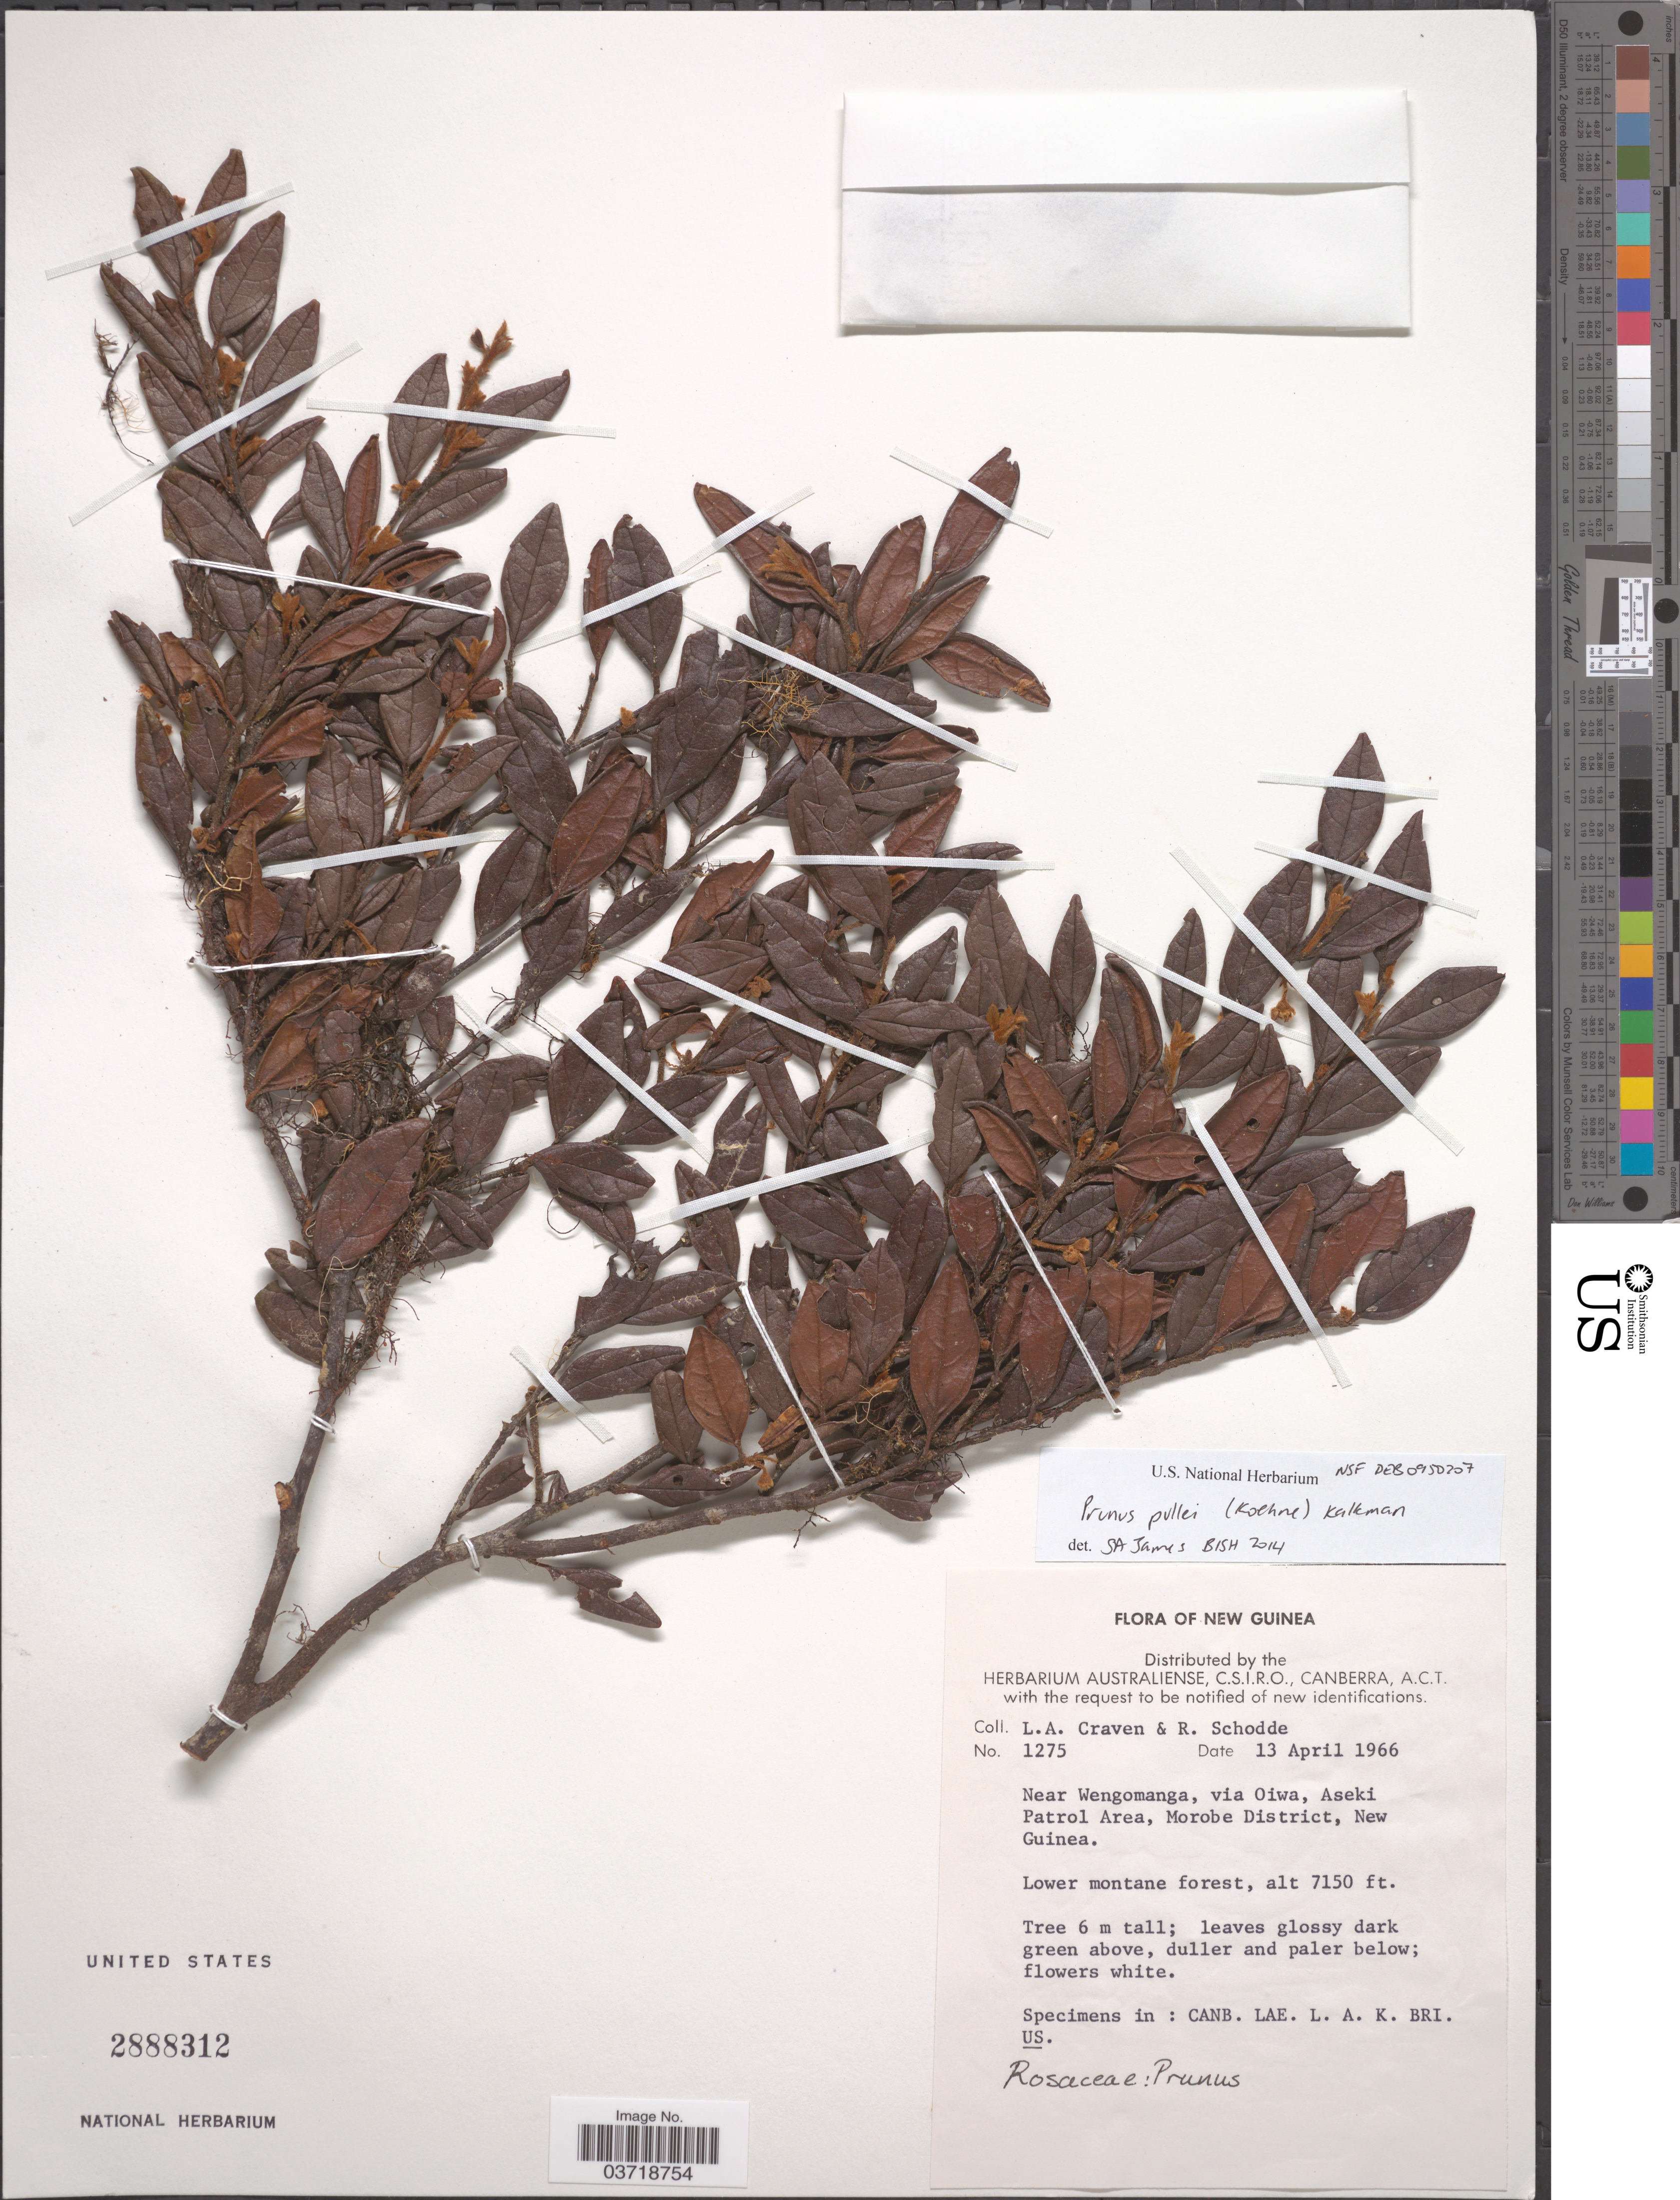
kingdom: Plantae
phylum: Tracheophyta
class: Magnoliopsida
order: Rosales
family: Rosaceae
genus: Prunus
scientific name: Prunus pullei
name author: (Koehne) Kalkman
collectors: L. A. Craven & R. Schodde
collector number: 1275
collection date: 1966-04-13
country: Papua New Guinea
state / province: Morobe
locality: New Guinea. Near Wengomanga, via Oiwa, Aseki Patrol Area, Morobe District.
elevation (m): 2179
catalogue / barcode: US 2888312